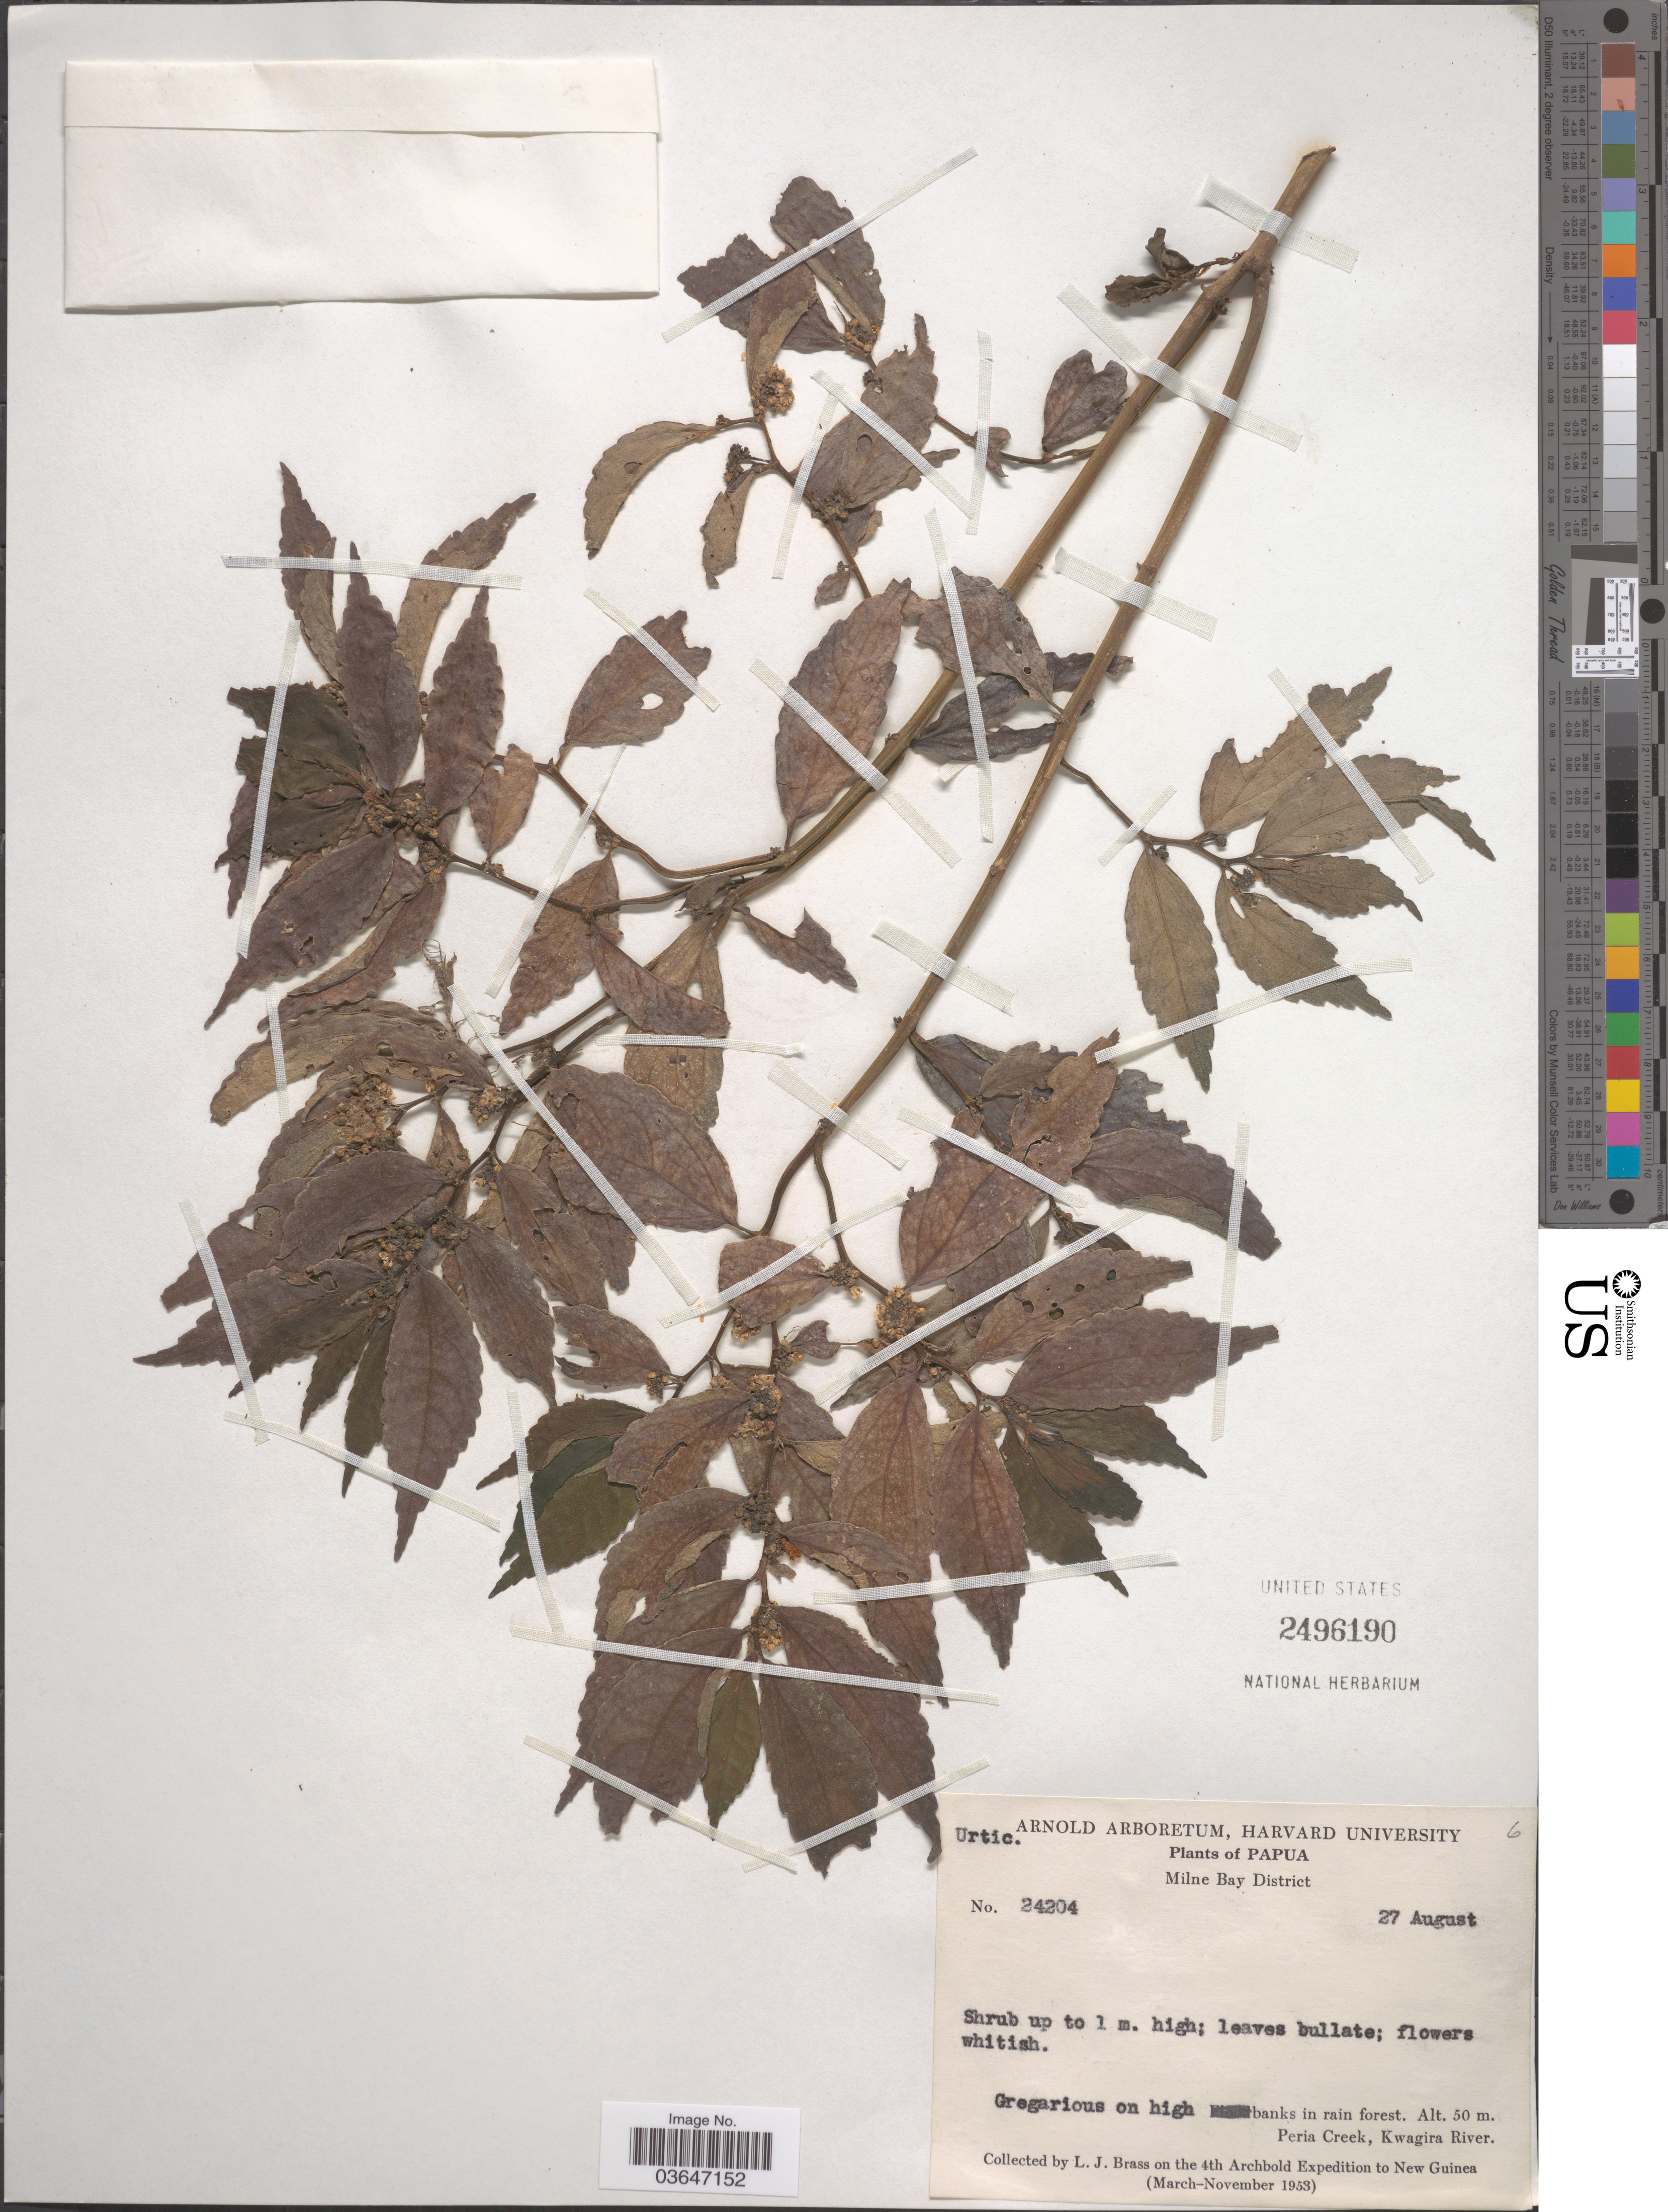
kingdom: Plantae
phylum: Tracheophyta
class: Magnoliopsida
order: Proteales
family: Proteaceae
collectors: L. J. Brass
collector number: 24204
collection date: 1953-08-27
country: Papua New Guinea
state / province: Milne Bay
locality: Papua. Milne Bay District. Peria Creek, Kwagira River. New Guinea.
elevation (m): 50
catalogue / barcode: US 2496190